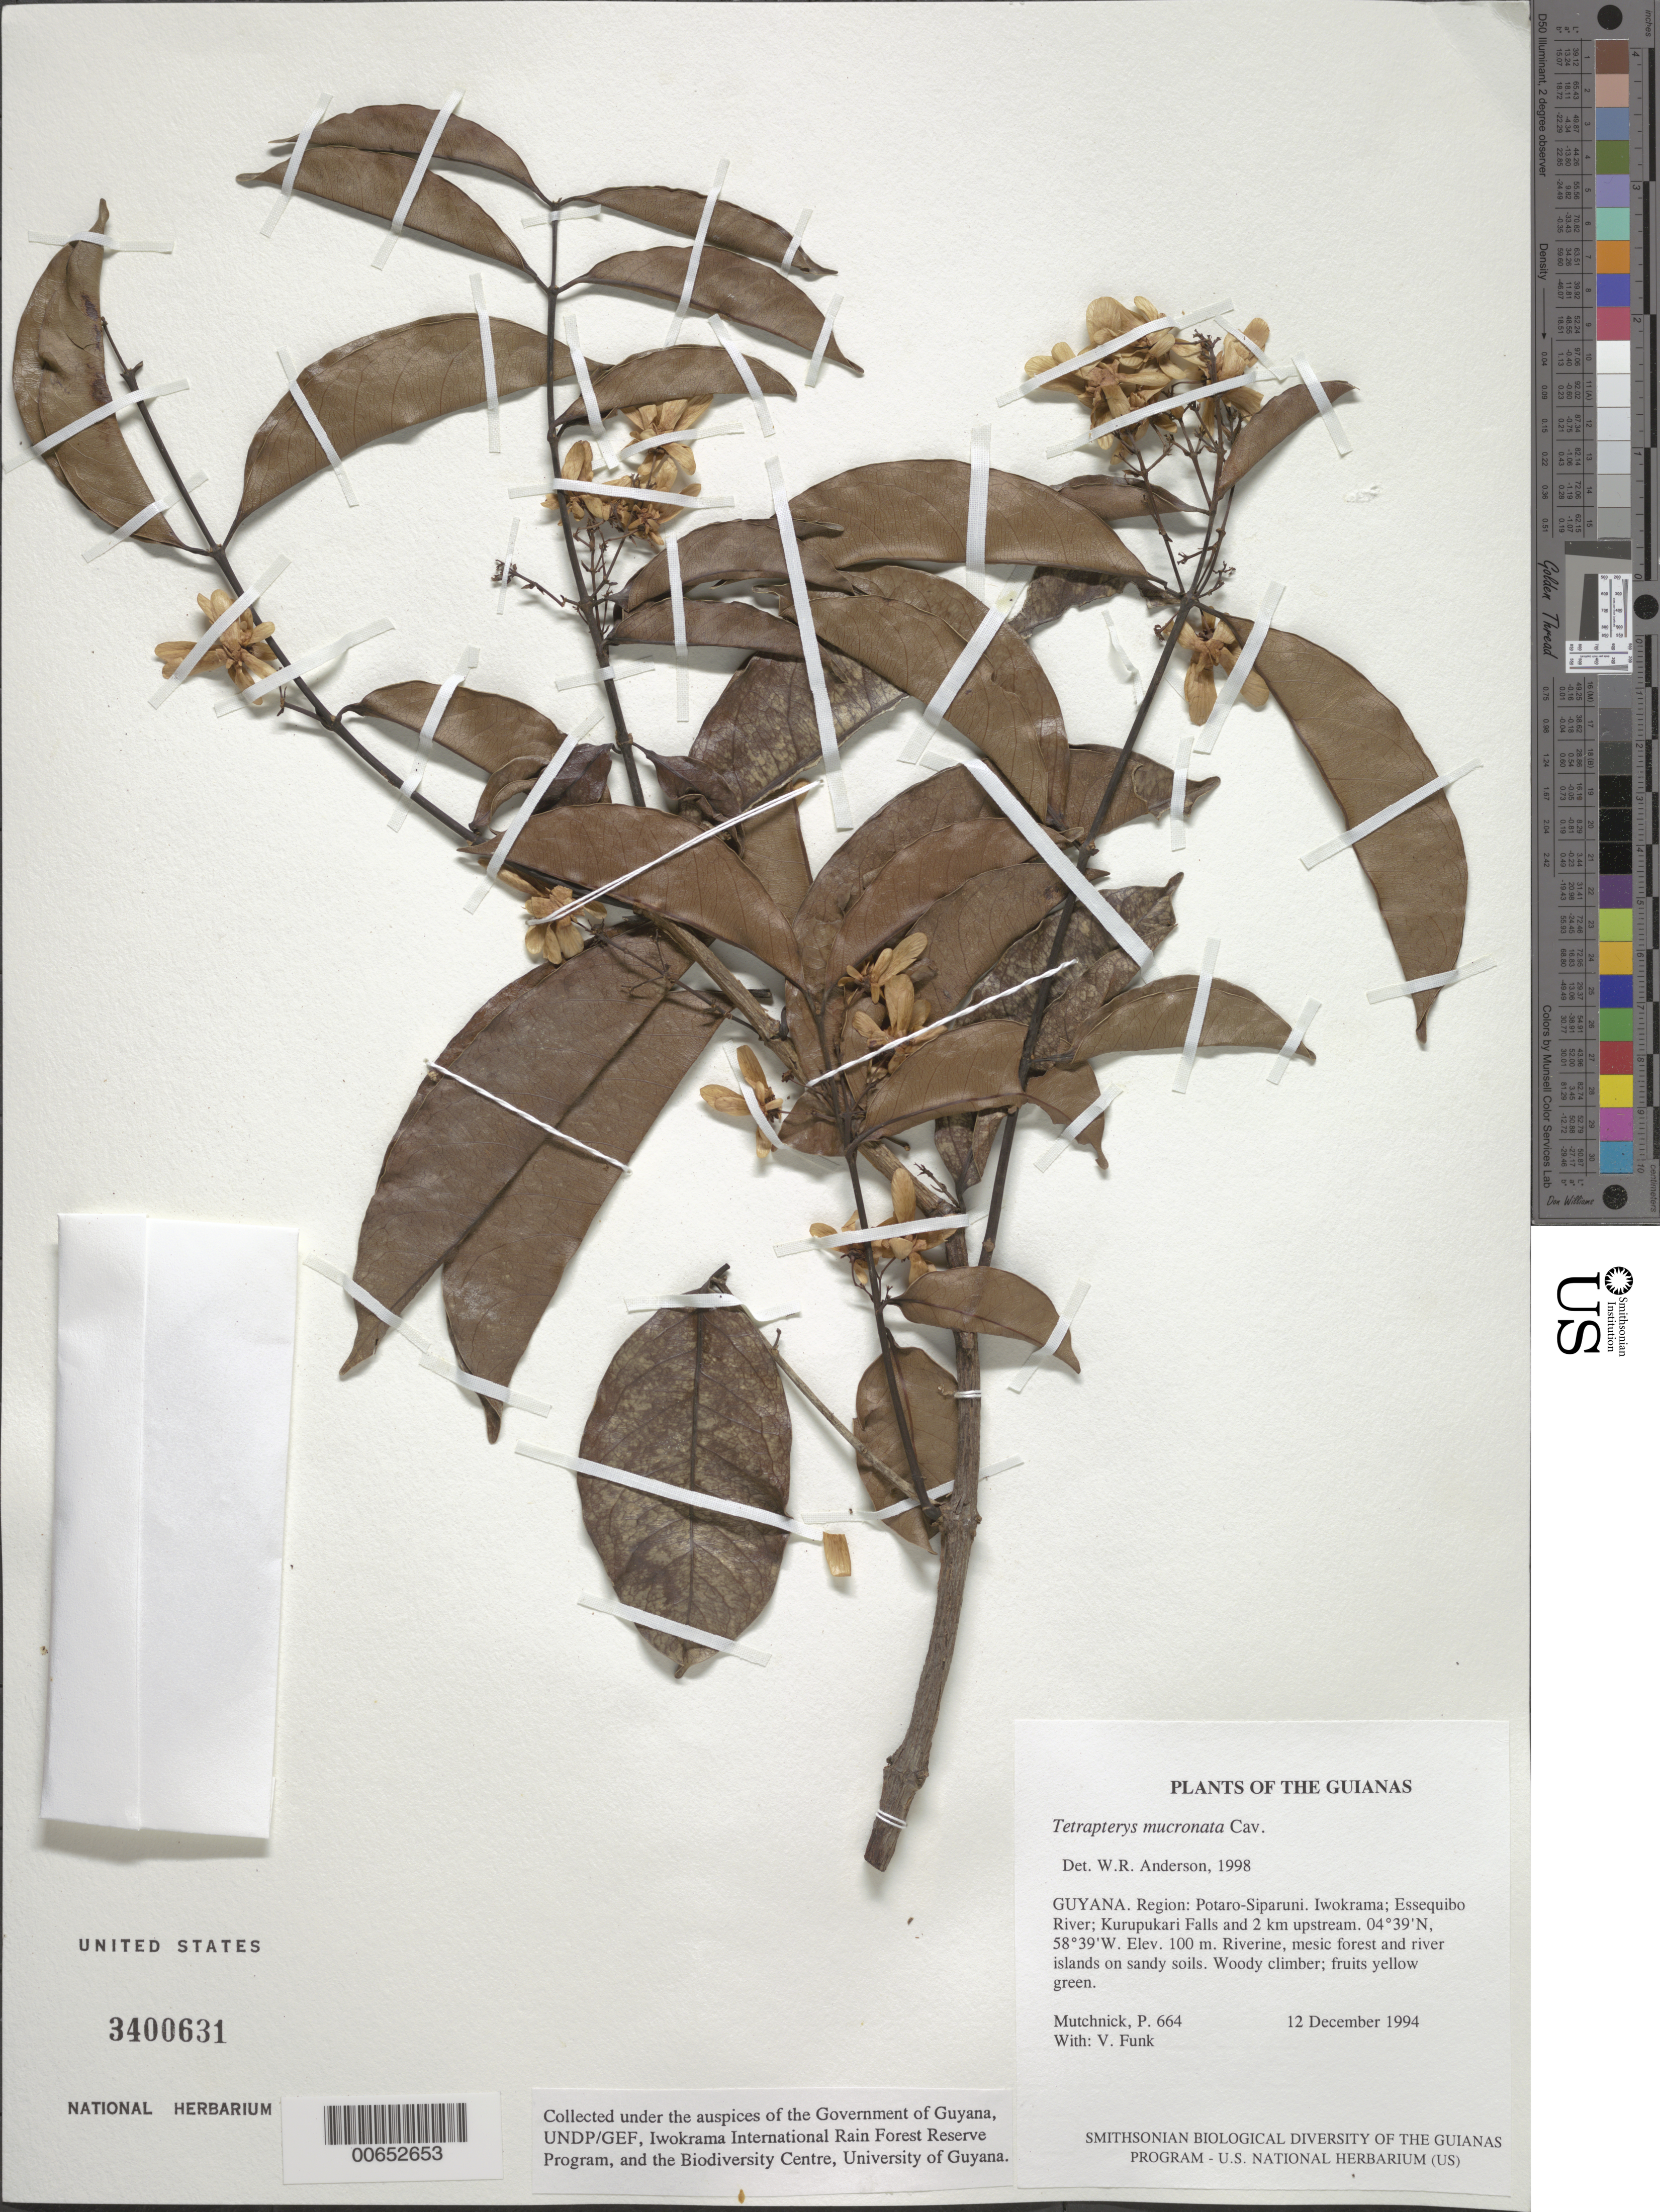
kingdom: Plantae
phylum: Tracheophyta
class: Magnoliopsida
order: Malpighiales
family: Malpighiaceae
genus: Tetrapterys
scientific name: Tetrapterys mucronata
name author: Cav.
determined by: Anderson, W. R., (MICH), University of Michigan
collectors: P. Mutchnick & V. Funk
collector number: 664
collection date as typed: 12 December 1994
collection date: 1994-12-12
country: Guyana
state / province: Potaro-Siparuni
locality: Iwokrama; Essequibo River; Kurupukari Falls and 2 km upstream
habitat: Riverine, mesic forest and river islands on sandy soils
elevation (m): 100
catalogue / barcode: US 3400631